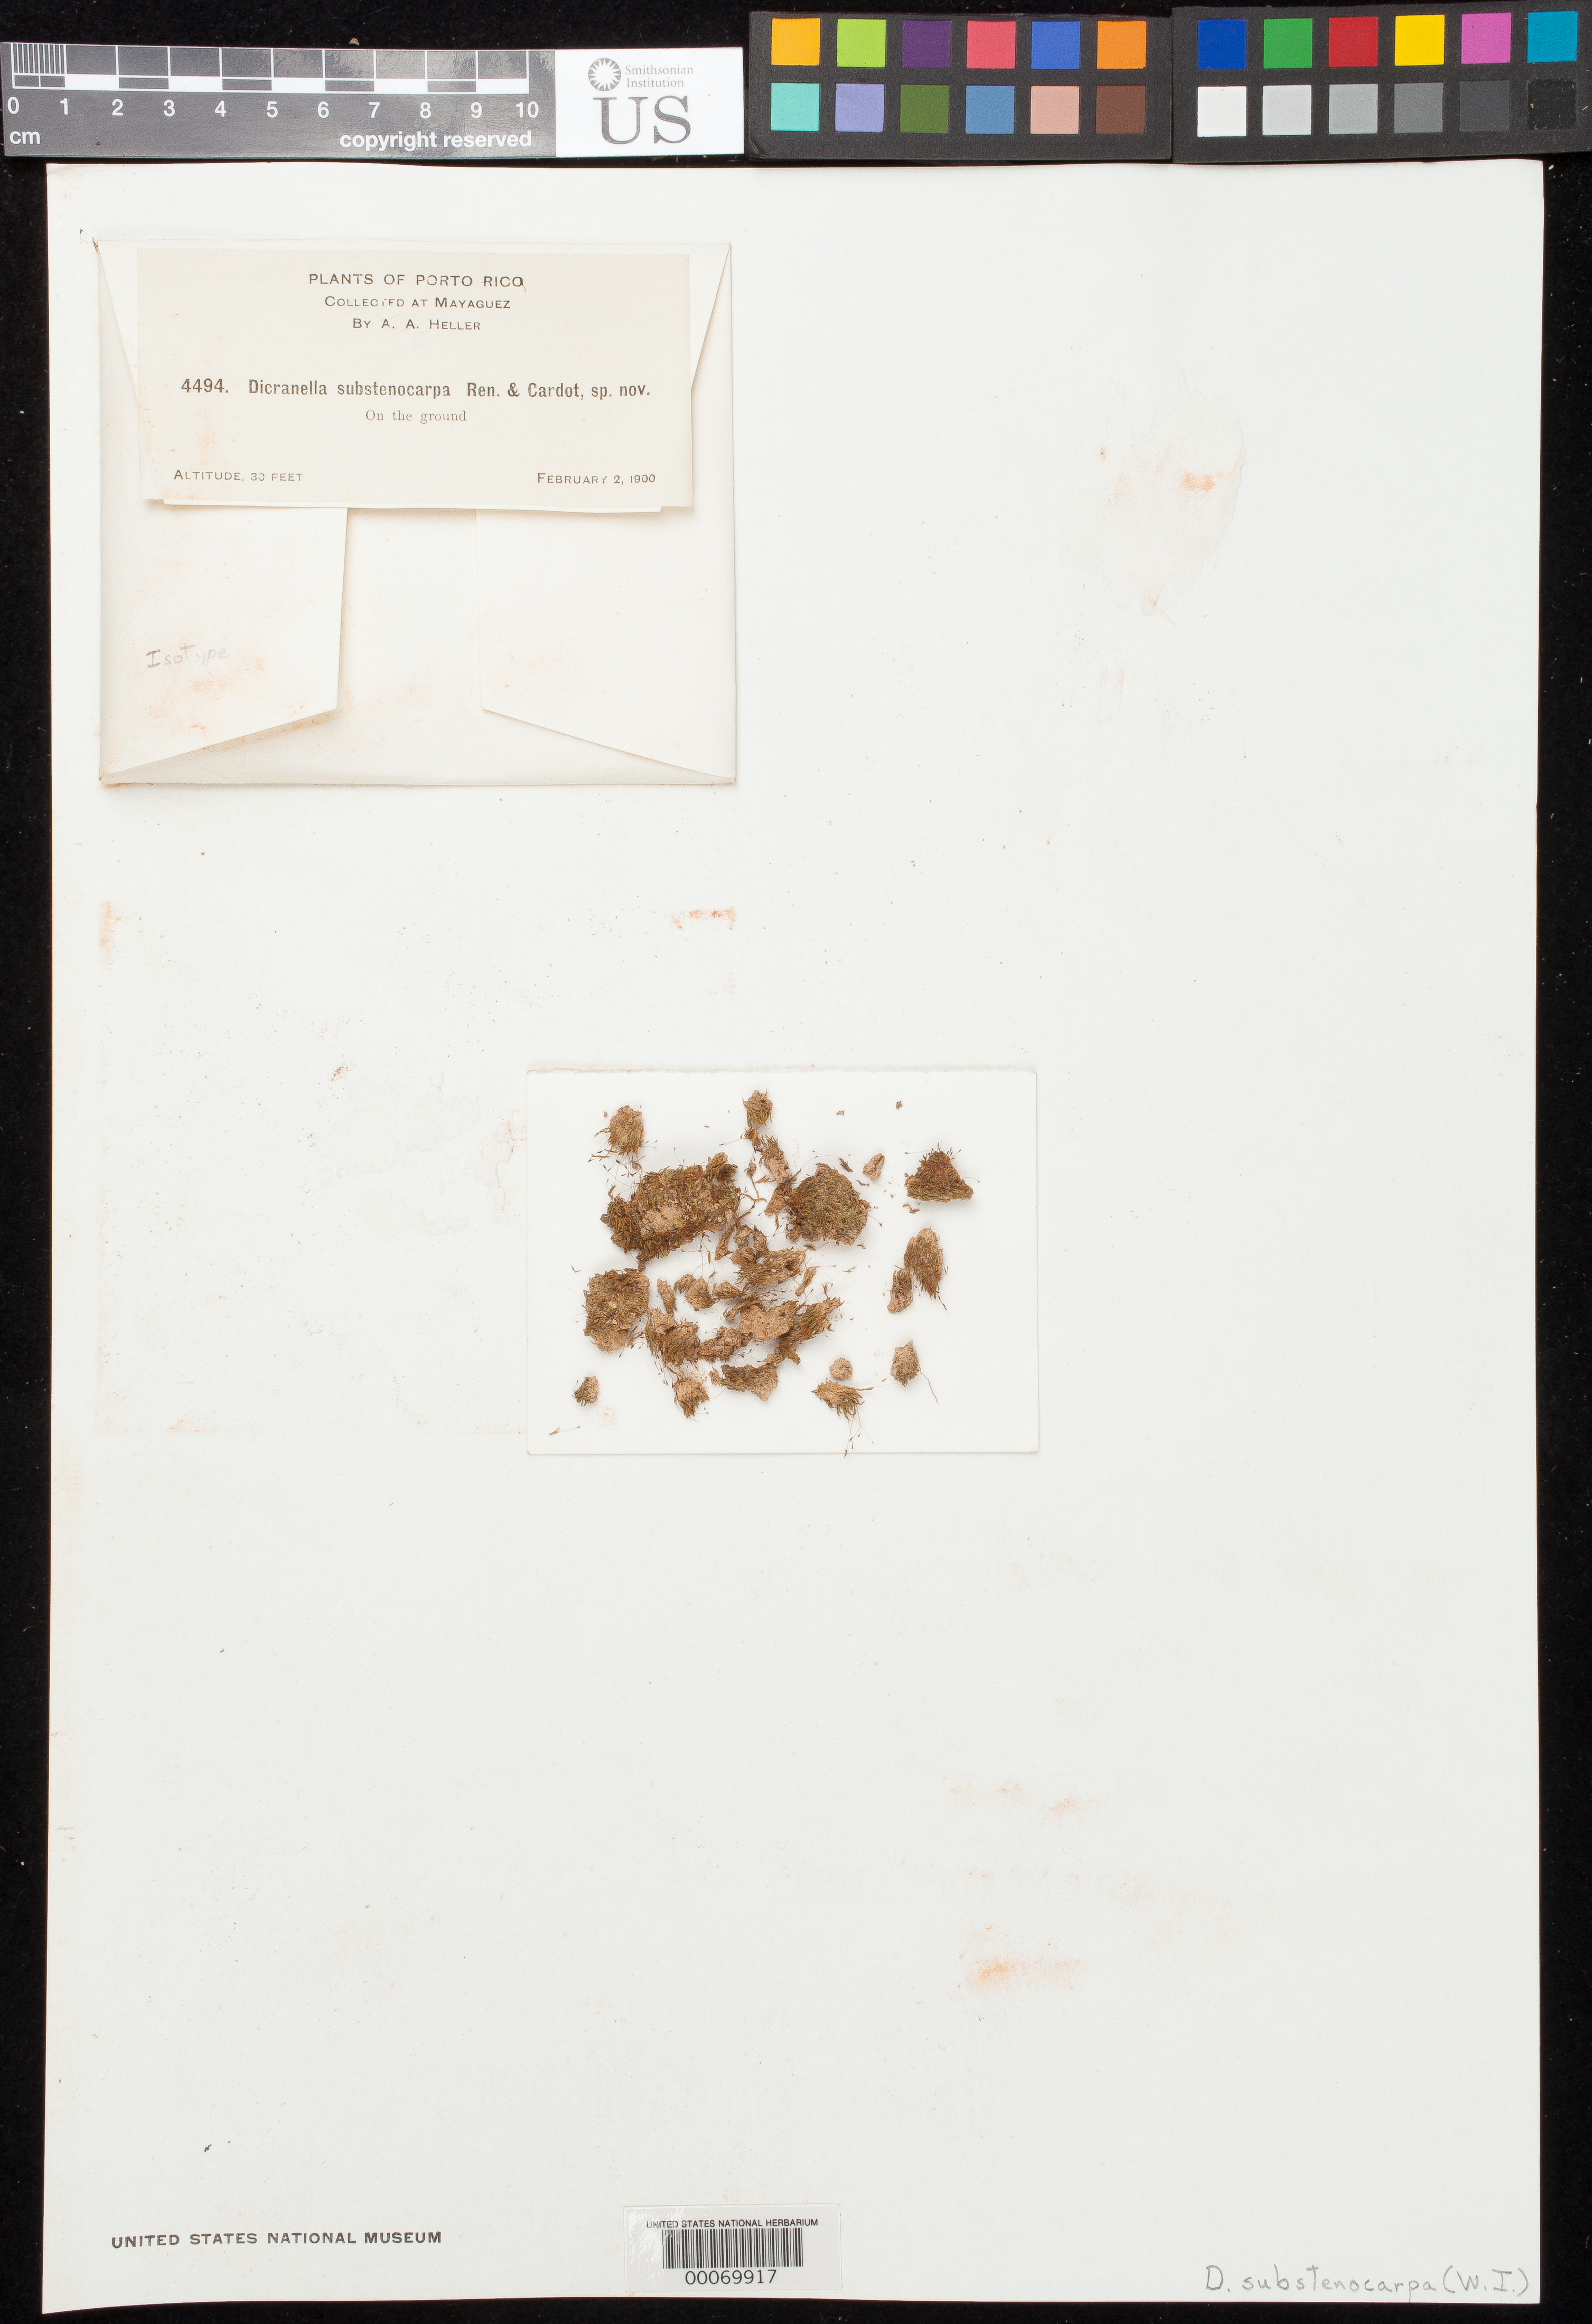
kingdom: Plantae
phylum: Bryophyta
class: Bryopsida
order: Dicranales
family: Dicranellaceae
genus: Dicranella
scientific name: Dicranella substenocarpa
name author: Renauld & Cardot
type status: Syntype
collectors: A. A. Heller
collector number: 4494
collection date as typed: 02 Feb 1900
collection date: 1900-02-02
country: Puerto Rico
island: Greater Antilles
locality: Mayaguez.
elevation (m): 9